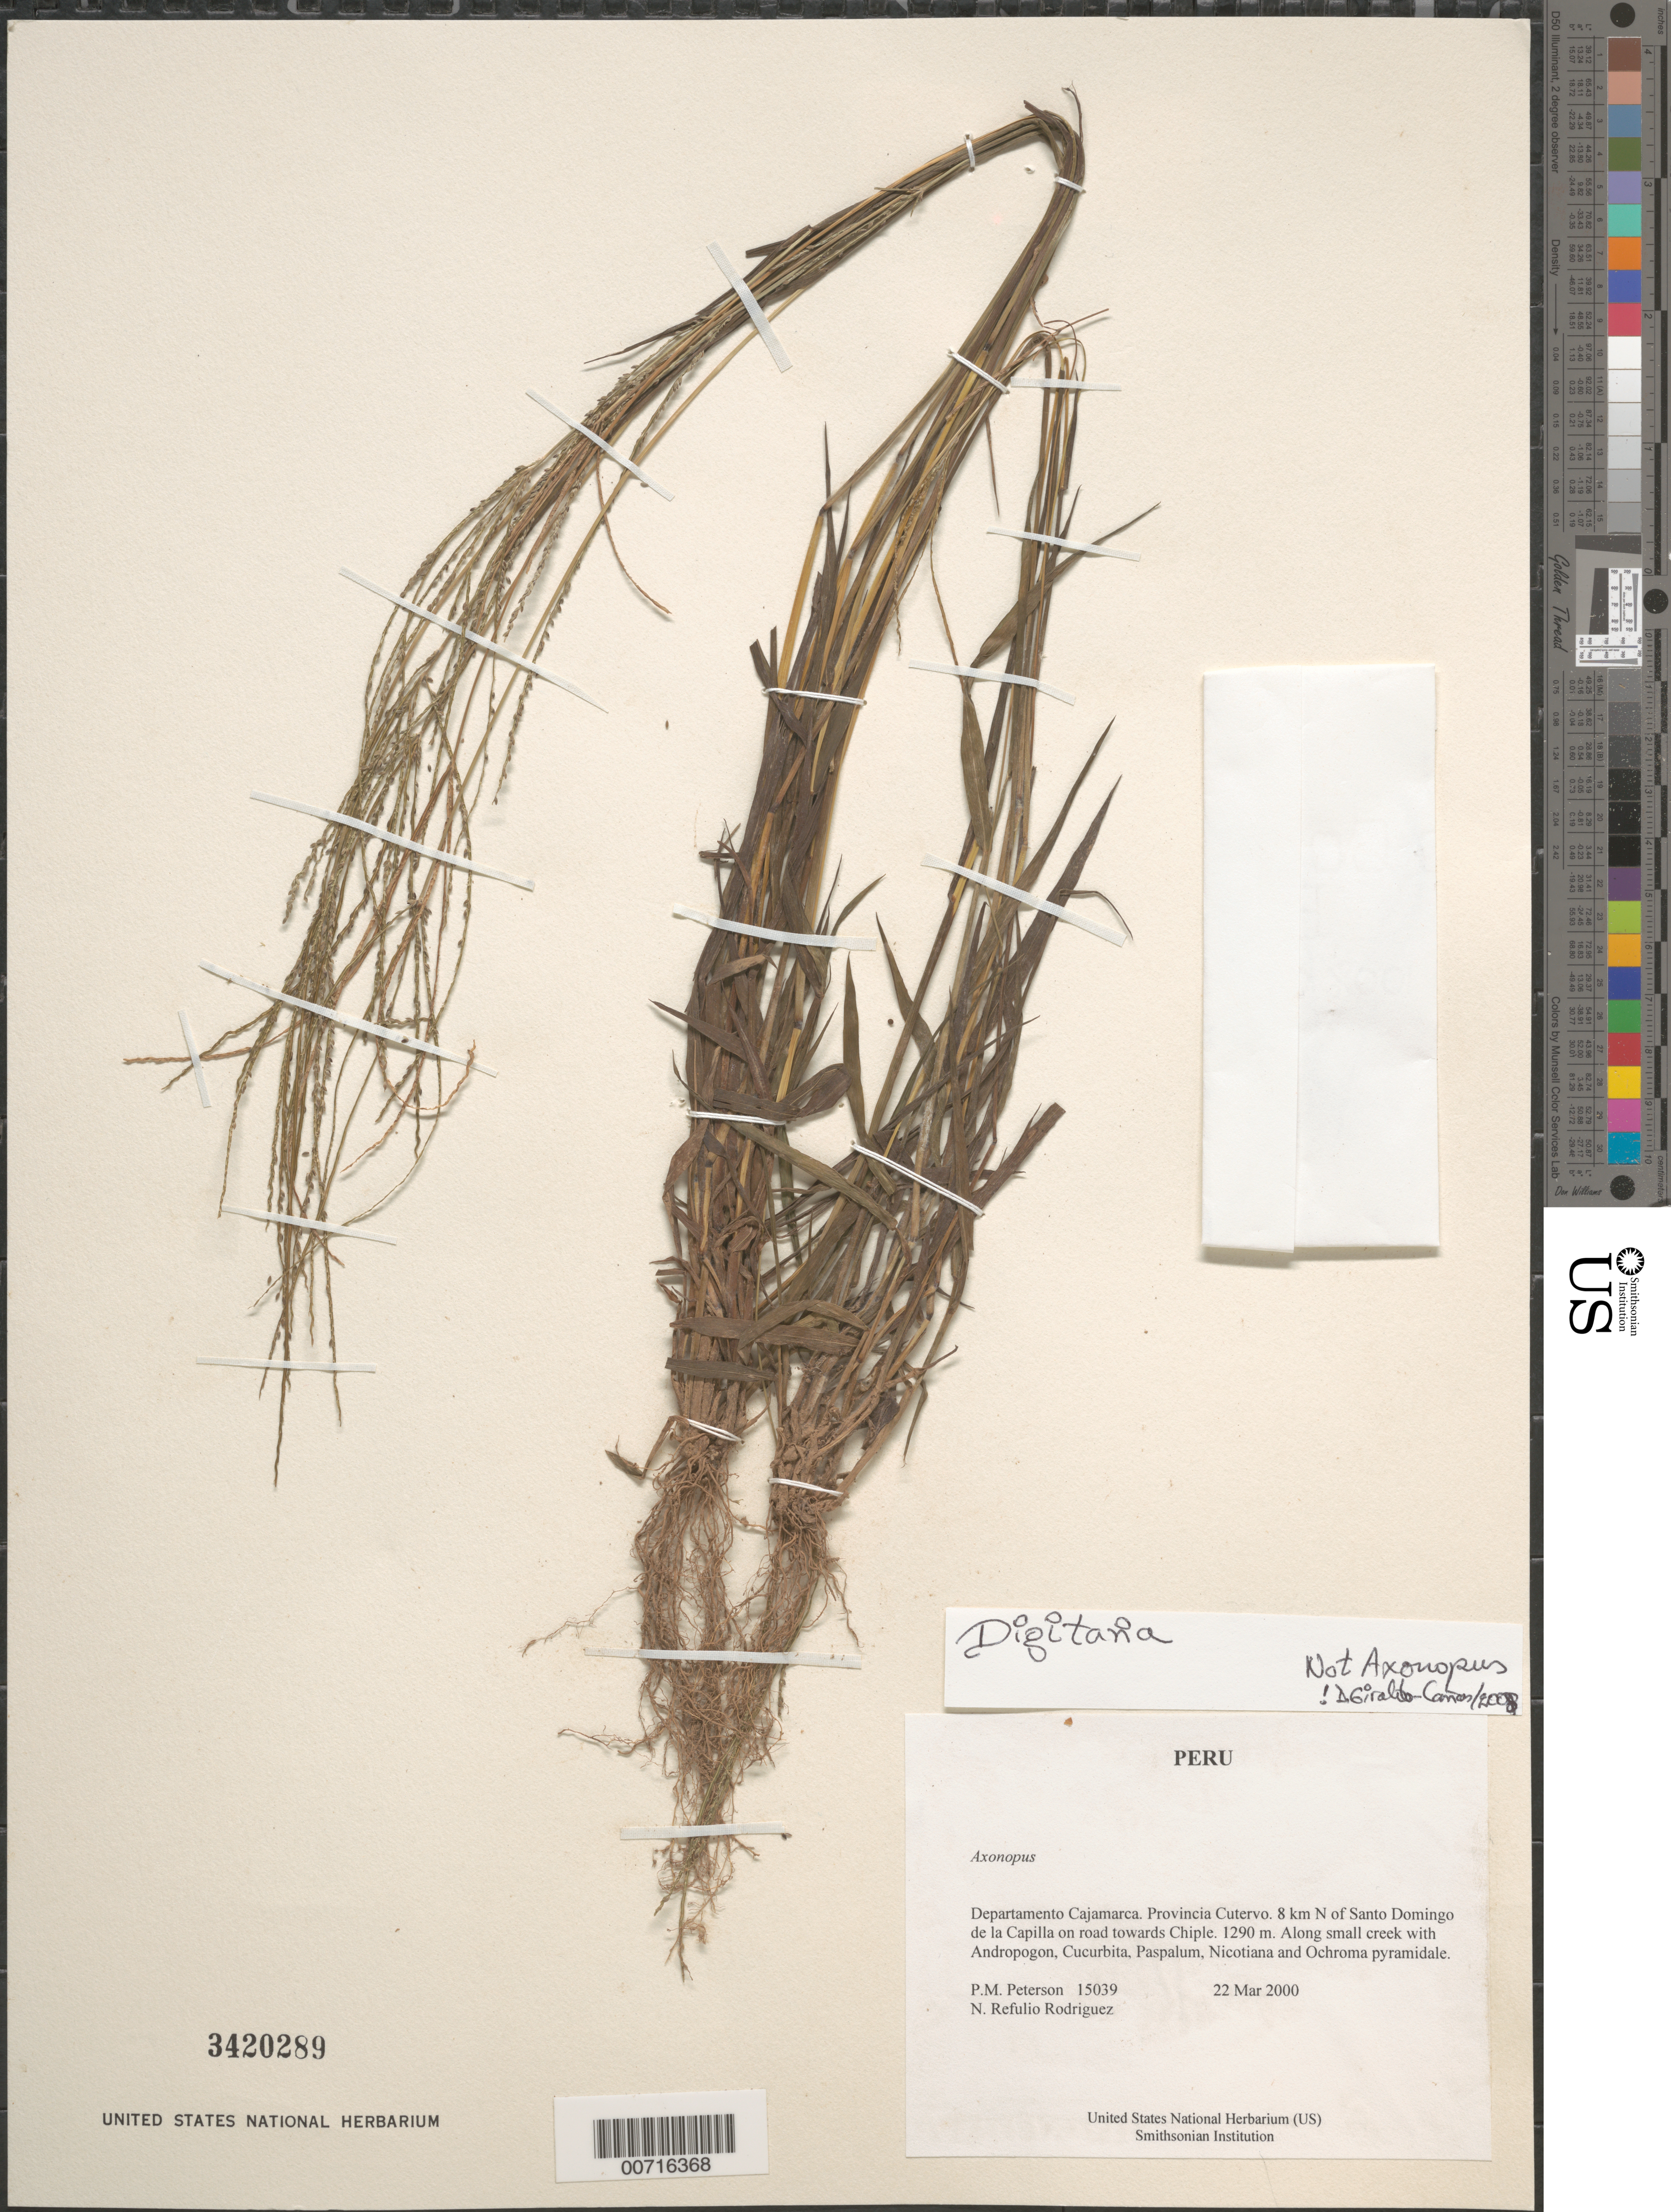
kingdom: Plantae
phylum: Tracheophyta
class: Liliopsida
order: Poales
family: Poaceae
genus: Digitaria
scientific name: Digitaria sp.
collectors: P. M. Peterson & N. Refulio-Rodríguez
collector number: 15039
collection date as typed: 22 Mar 2000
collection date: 2000-03-22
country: Peru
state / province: Cajamarca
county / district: Cutervo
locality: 8 km N of Santo Domingo de la Capilla on road towards Chiple.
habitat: Along small creek with Andropogon, Cucurbita, Paspalum, Nicotiana and Ochroma pyramidale.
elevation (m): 1290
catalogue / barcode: US 3420289